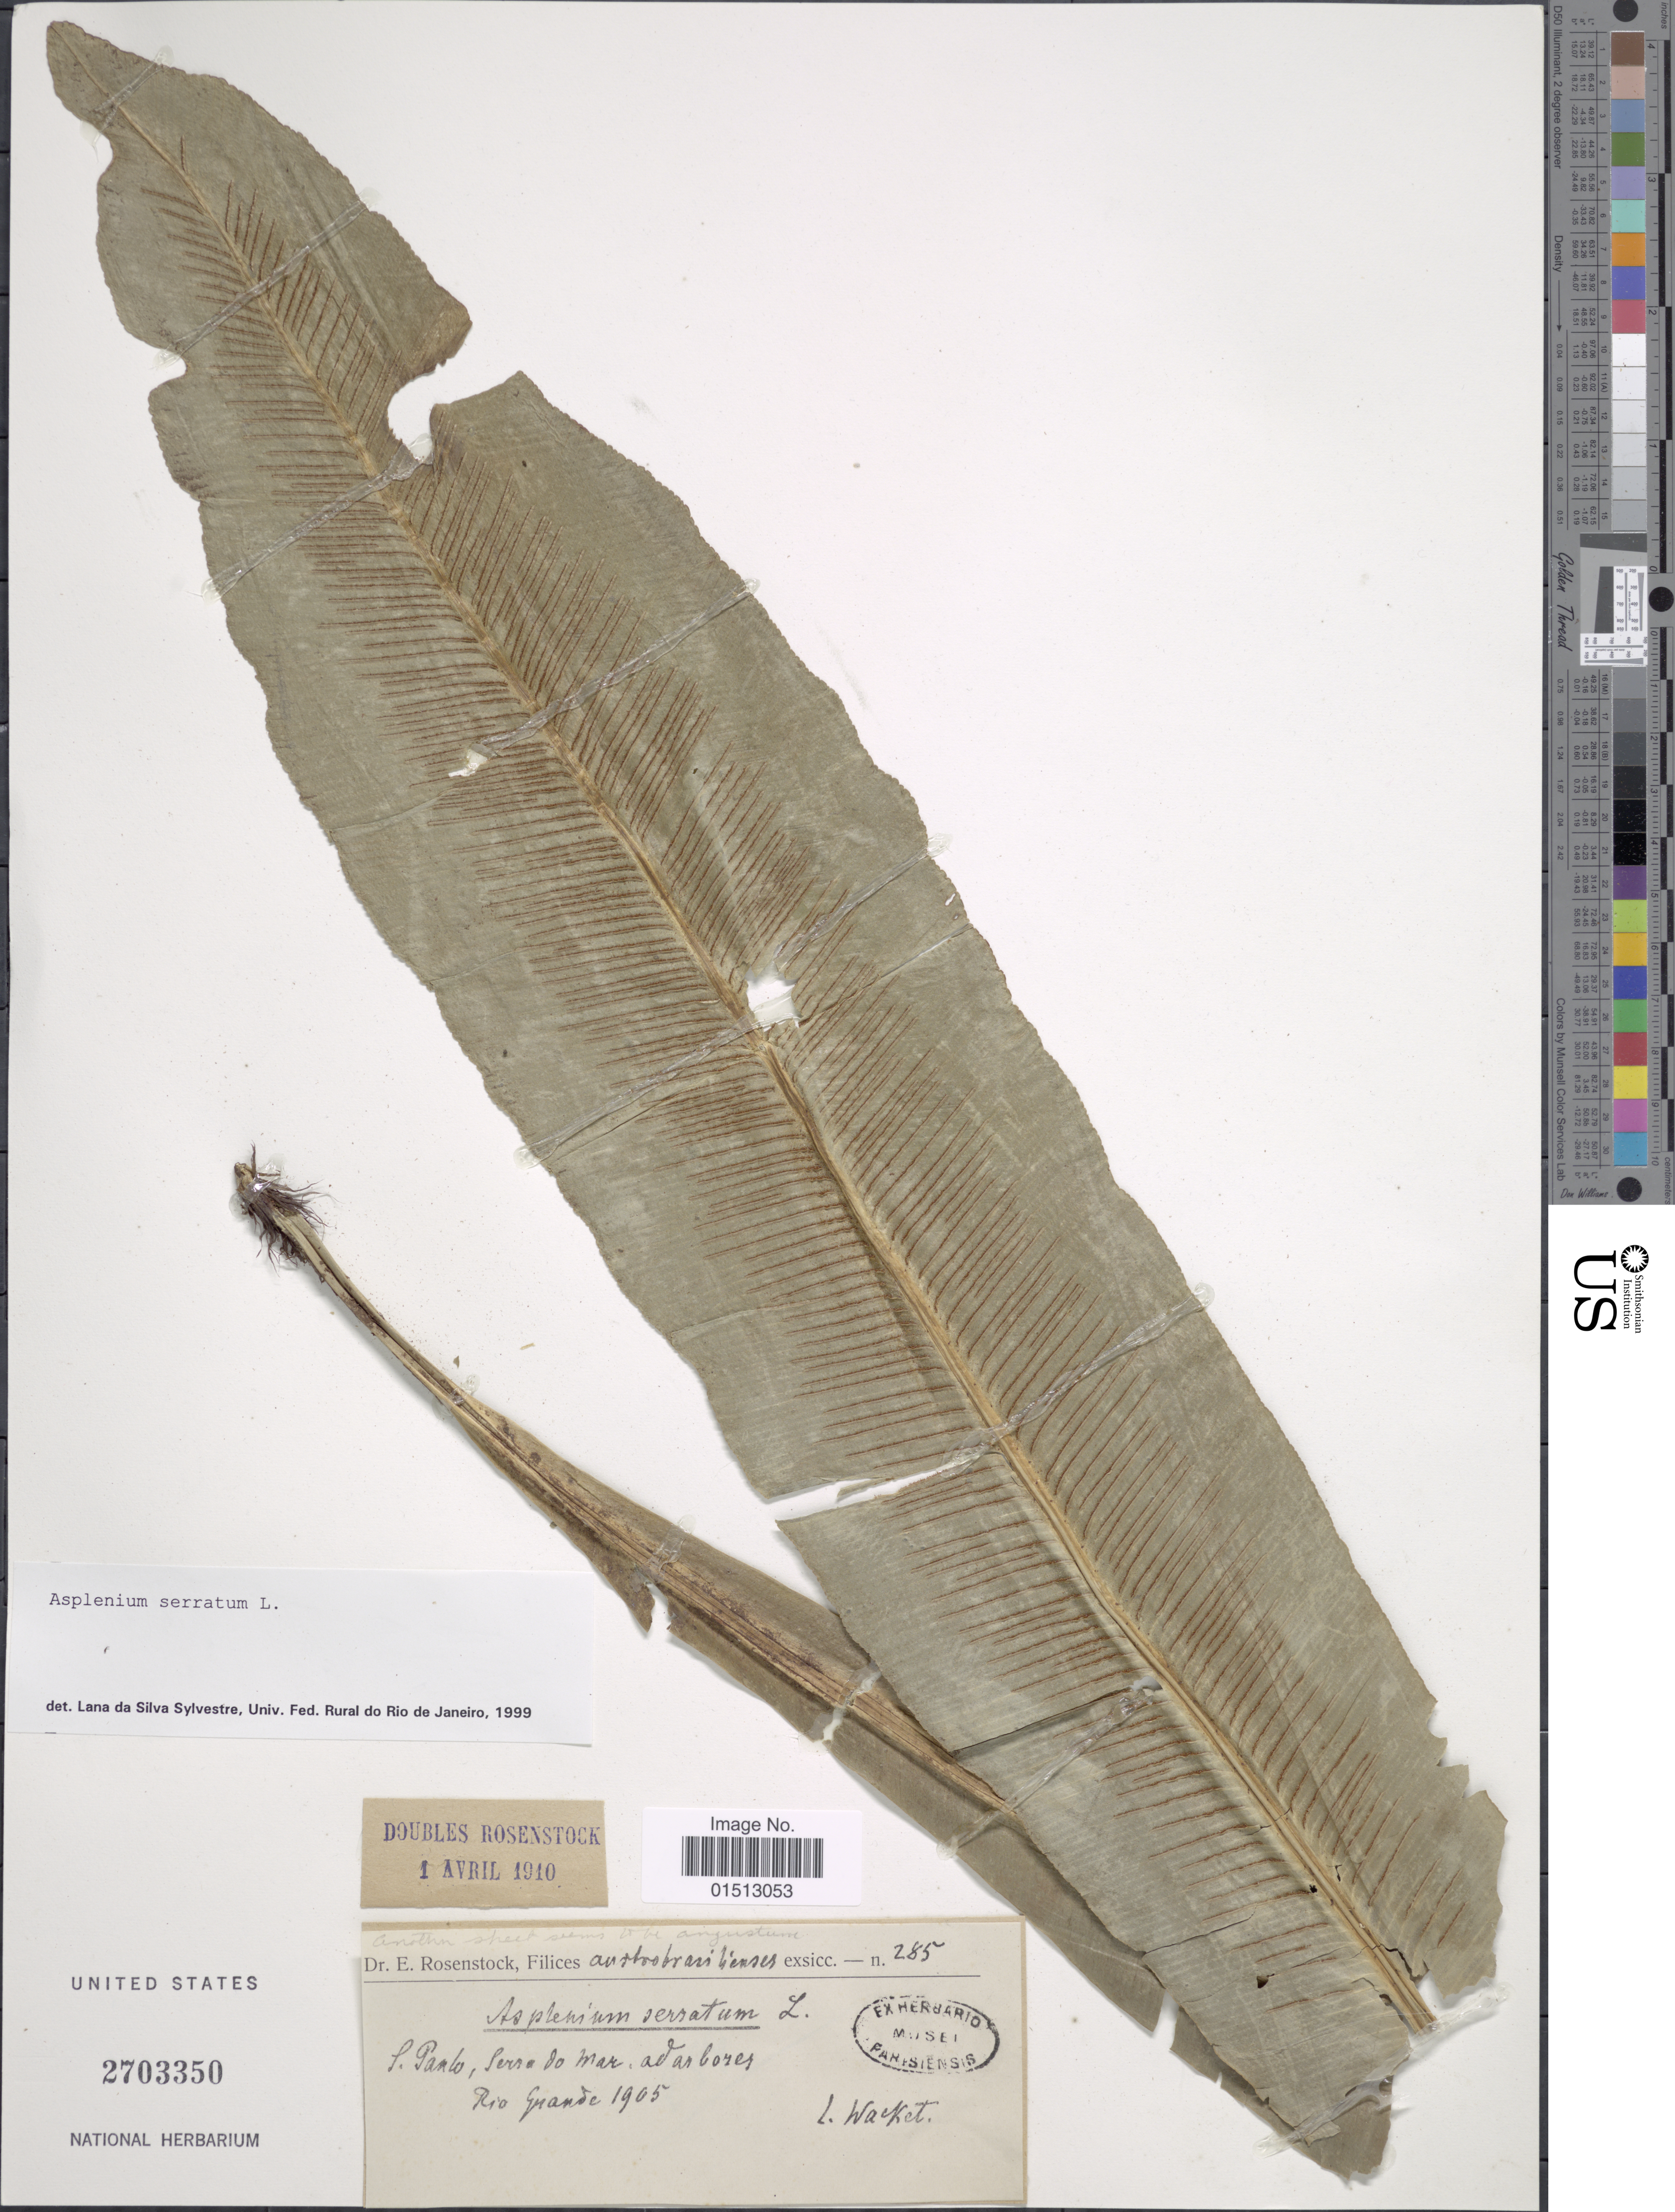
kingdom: Plantae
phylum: Tracheophyta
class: Polypodiopsida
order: Polypodiales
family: Aspleniaceae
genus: Asplenium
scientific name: Asplenium serratum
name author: L.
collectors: M. Wacket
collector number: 285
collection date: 1905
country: Brazil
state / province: São Paulo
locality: S. Paulo, Serra do Mar, ad arbores Rio Grande, austrobrasilienses.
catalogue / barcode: US 2703350